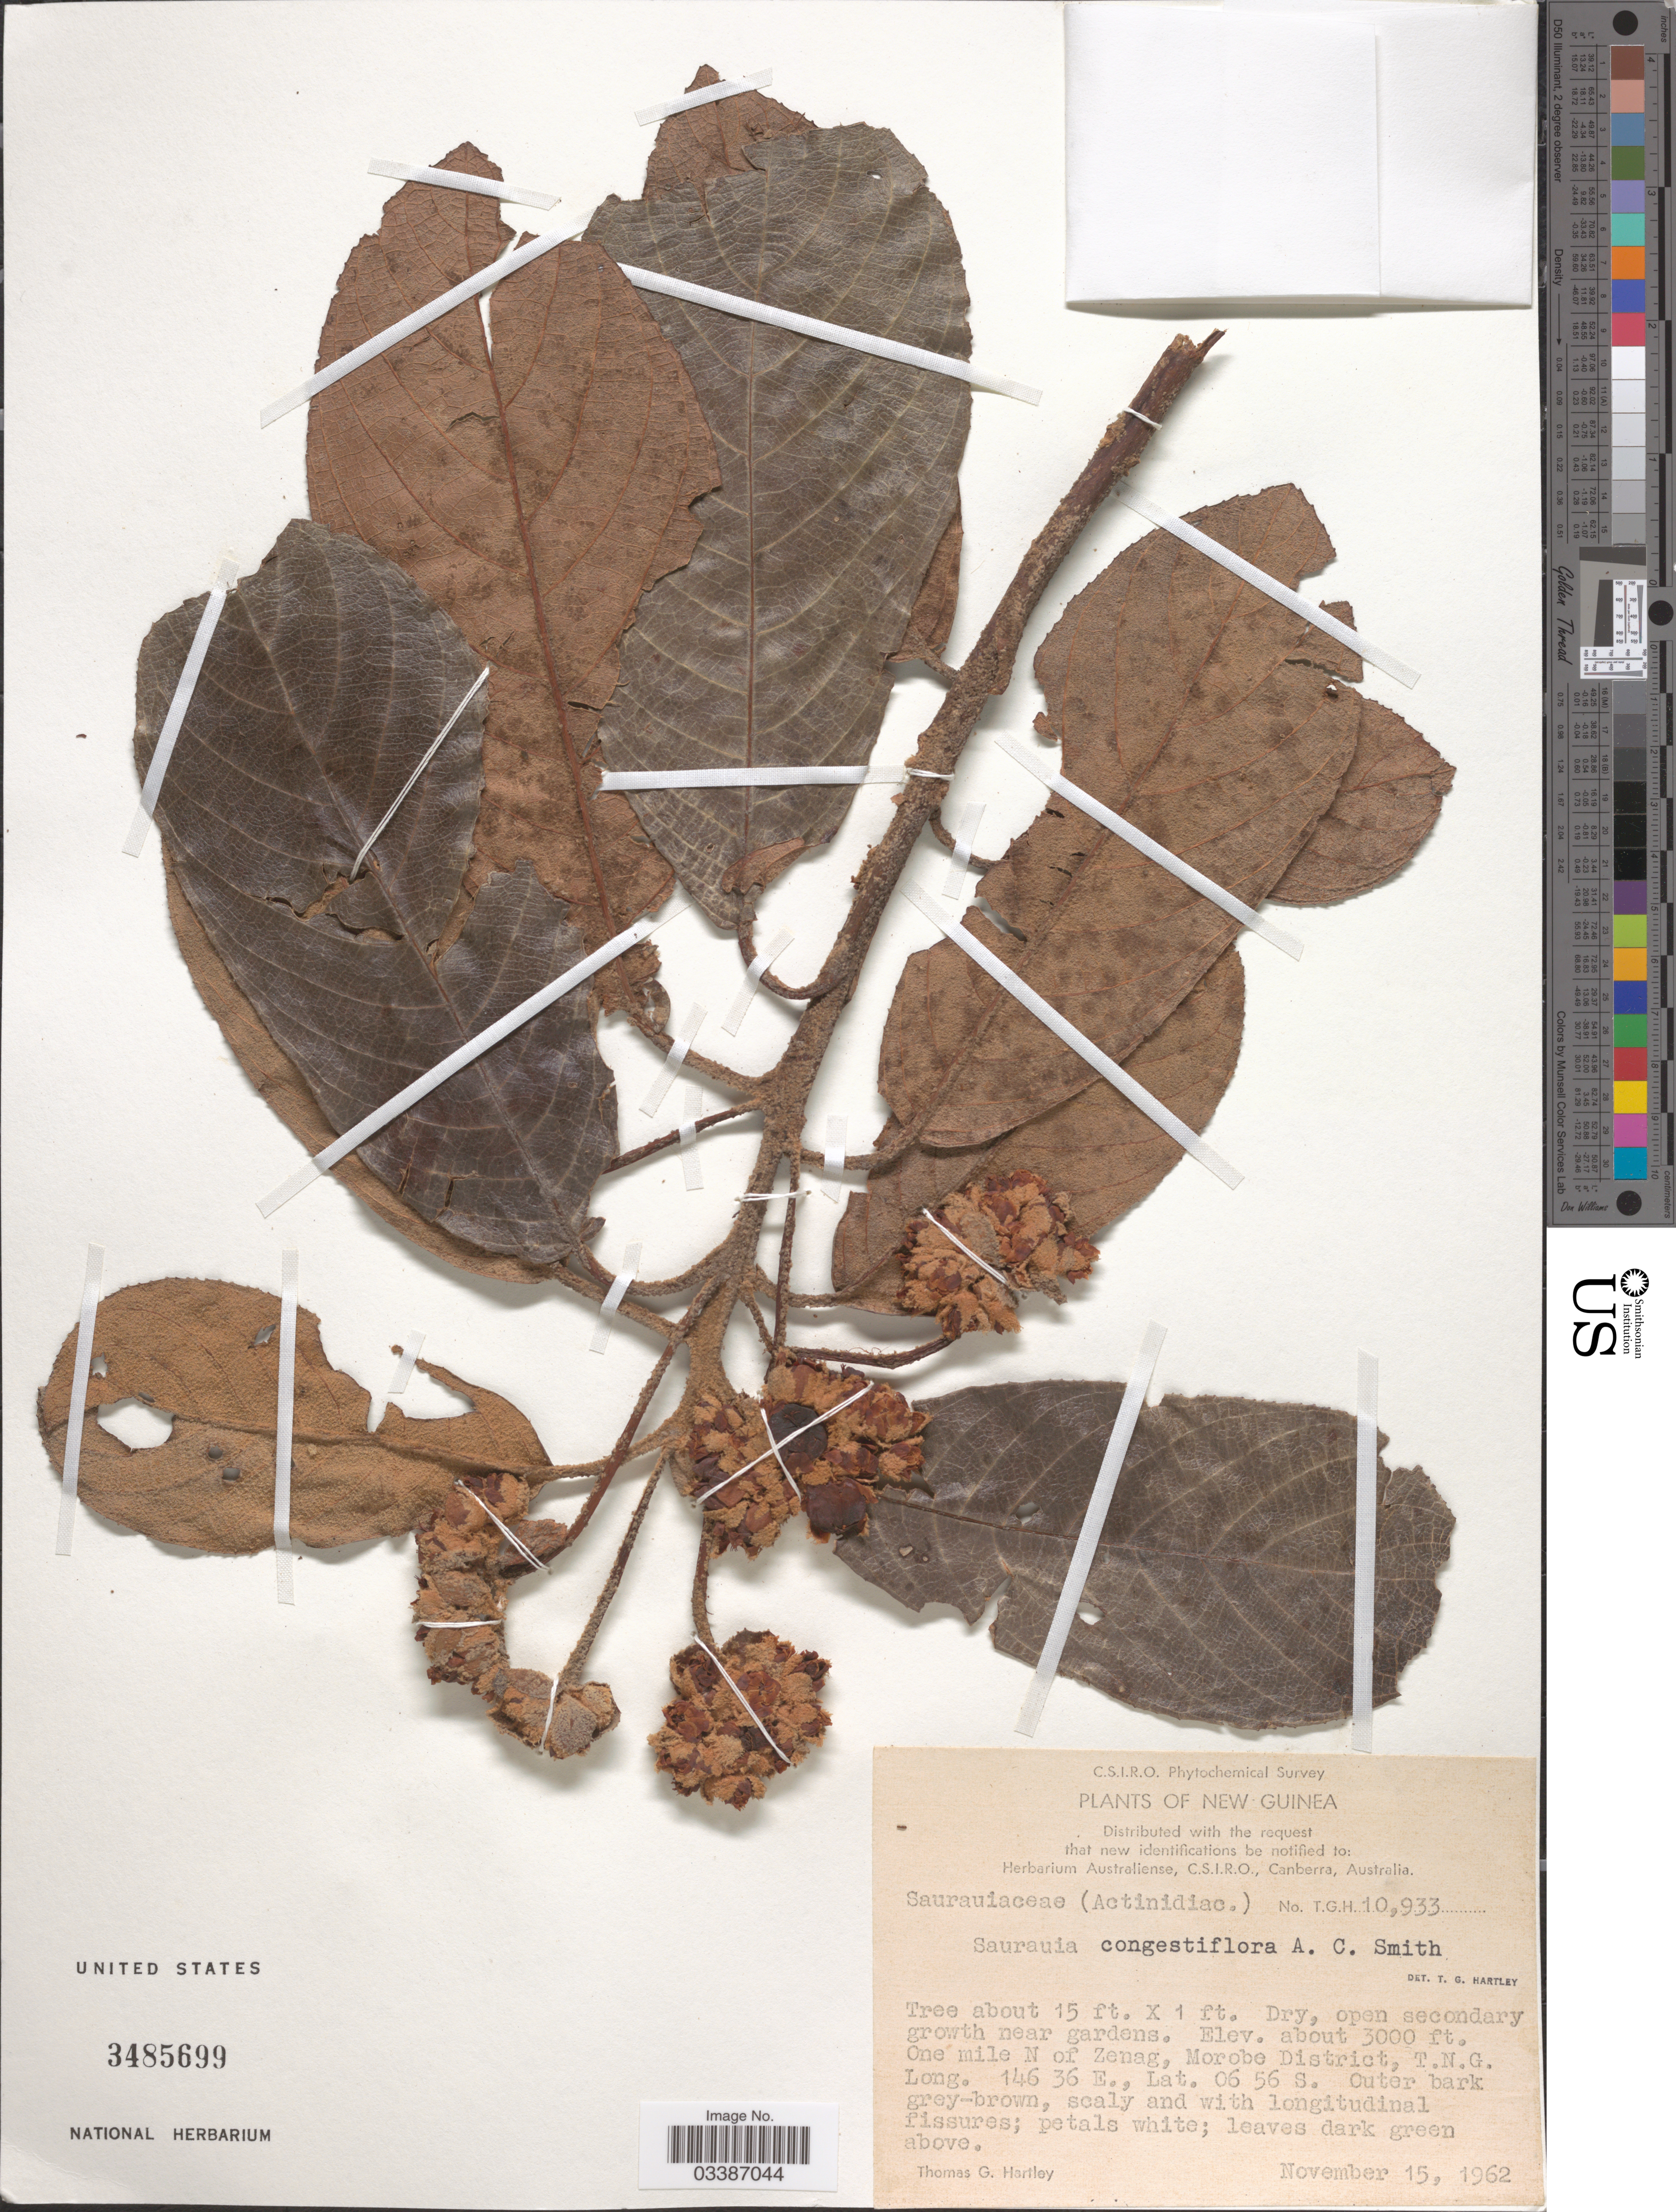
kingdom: Plantae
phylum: Tracheophyta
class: Magnoliopsida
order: Ericales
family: Actinidiaceae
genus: Saurauia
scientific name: Saurauia congestiflora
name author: A.C. Sm.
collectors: T. Hartley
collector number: TGH10933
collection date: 1962-11-15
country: Papua New Guinea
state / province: Morobe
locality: New Guinea. One mile N of Zenag, Morobe District, T.N.G.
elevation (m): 914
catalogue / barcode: US 3485699